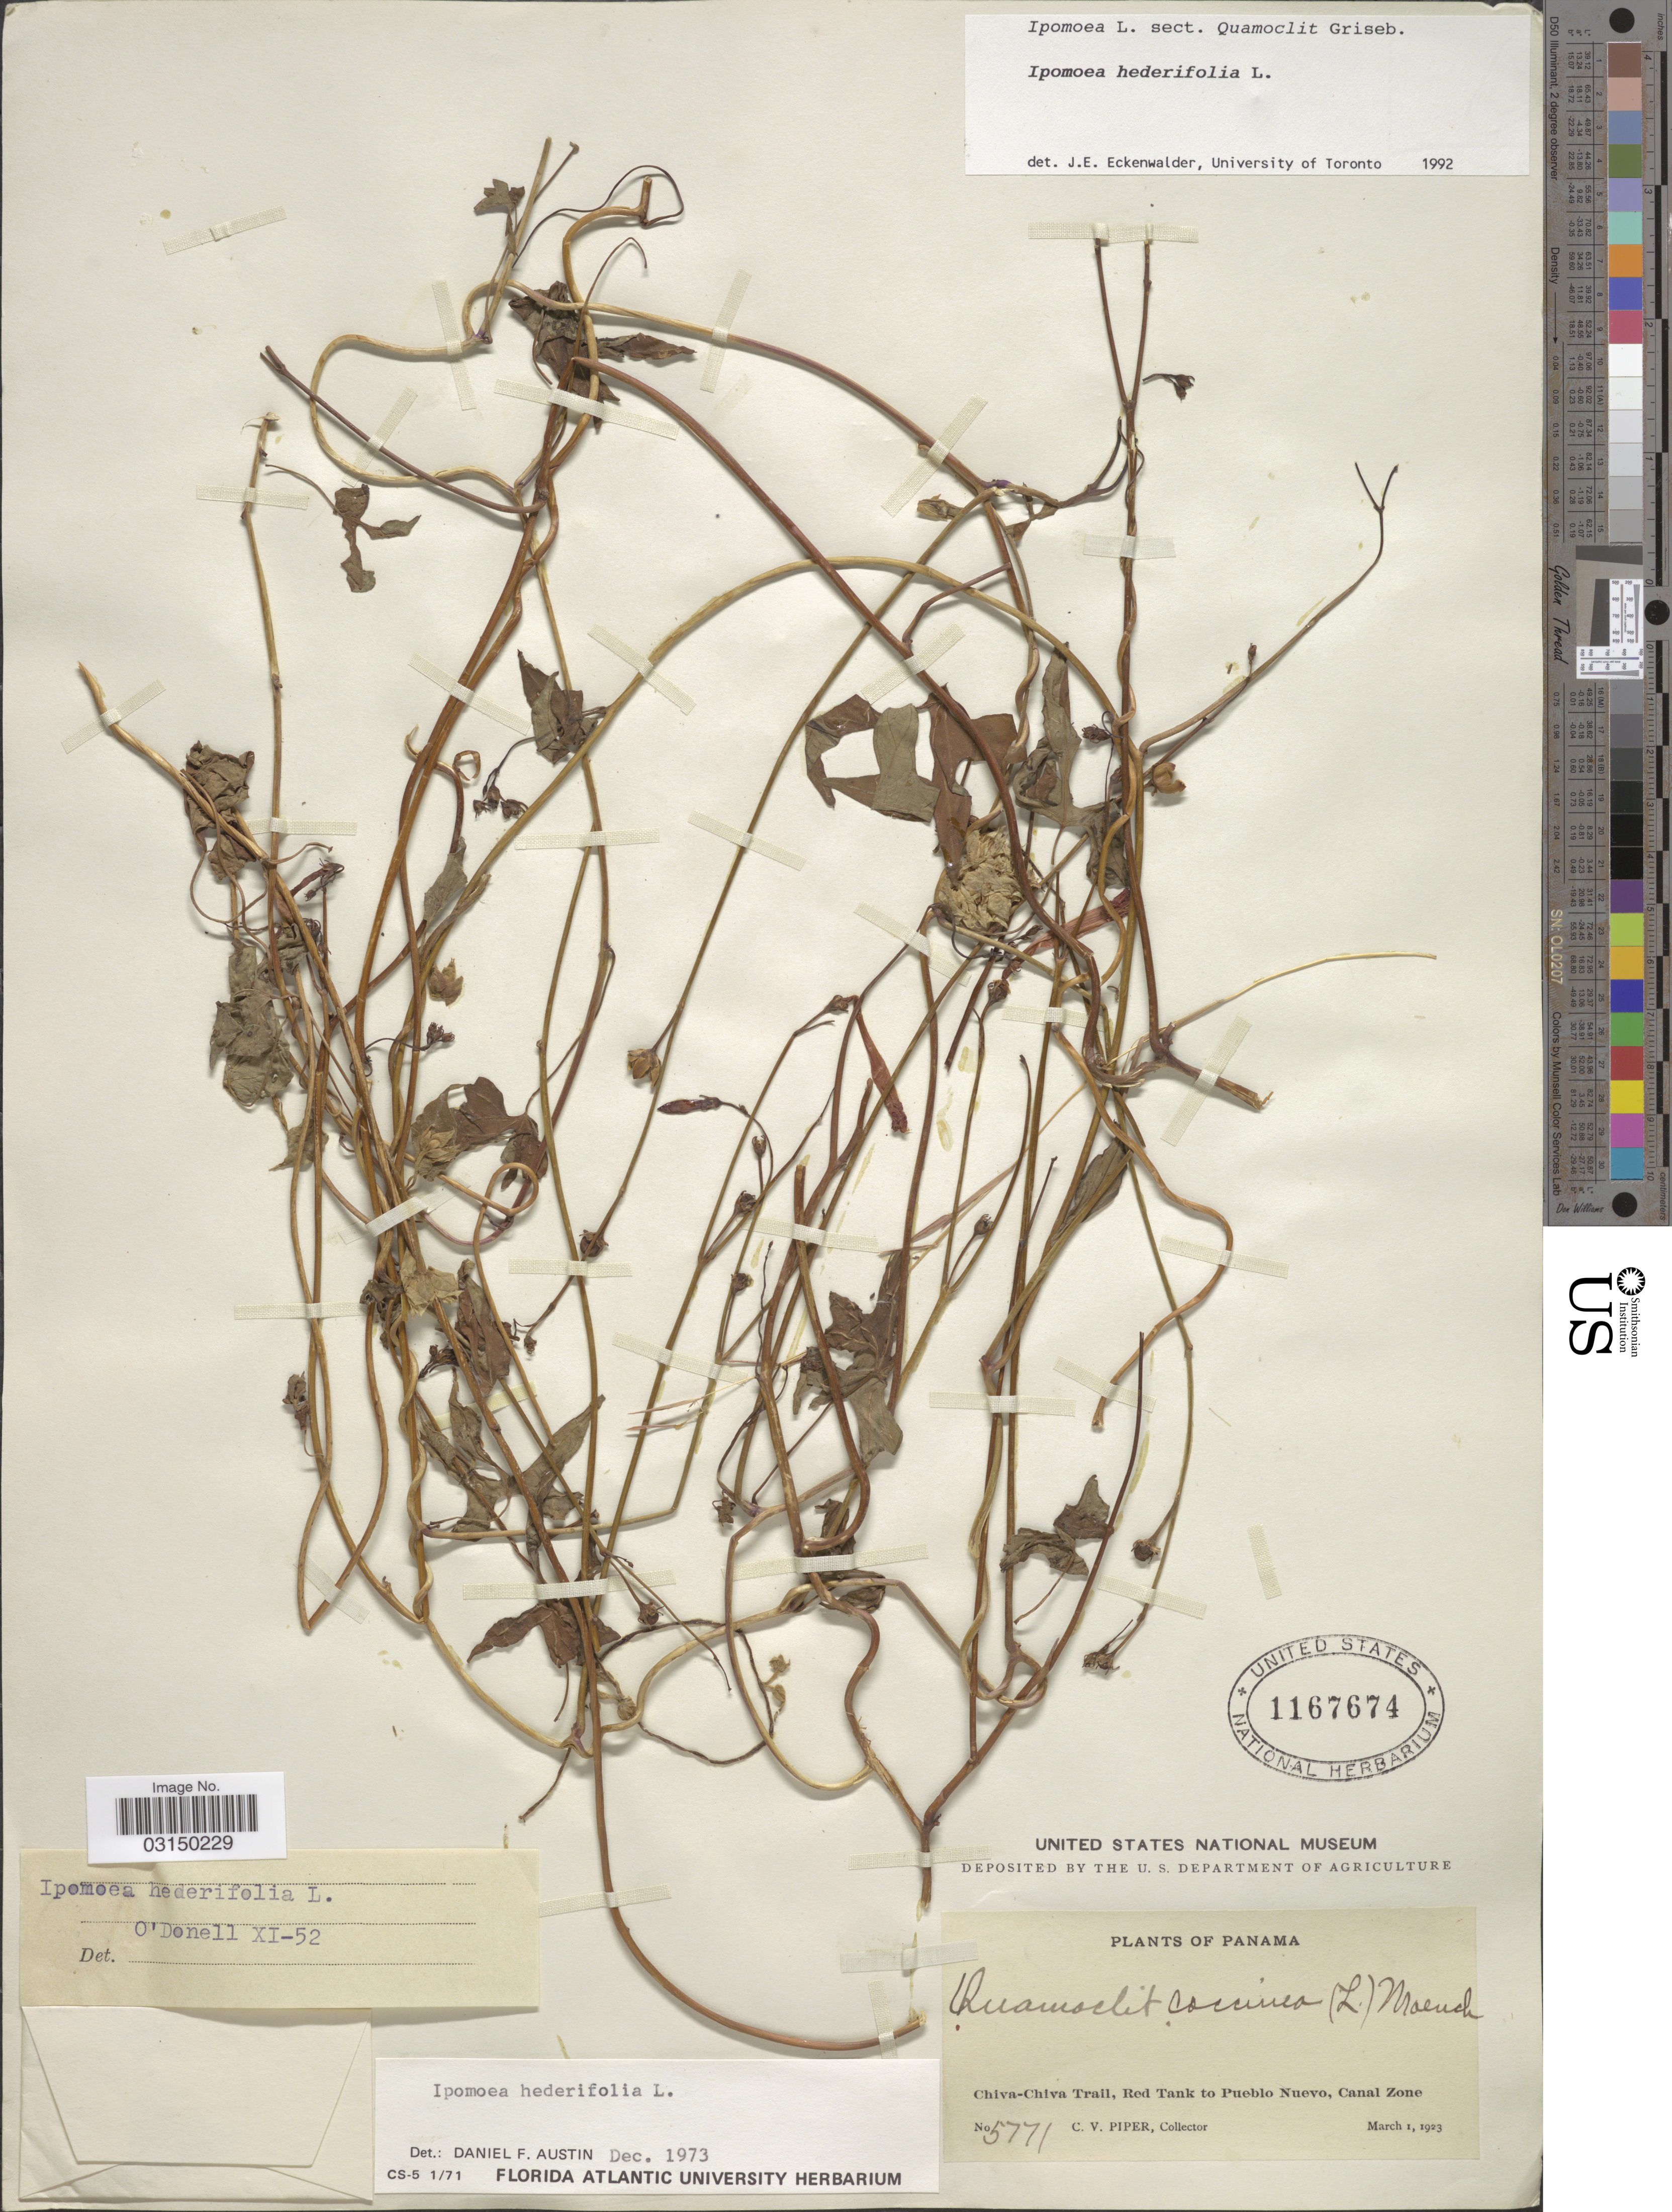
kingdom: Plantae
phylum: Tracheophyta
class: Magnoliopsida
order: Solanales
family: Convolvulaceae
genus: Ipomoea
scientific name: Ipomoea hederifolia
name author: L.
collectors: C. V. Piper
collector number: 5771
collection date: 1923-03-01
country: Panama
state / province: Panamá / Panamá Oeste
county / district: Canal Zone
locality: Chiva-Chiva Trail, Red Tank to Pueblo Nuevo.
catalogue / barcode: US 1167674